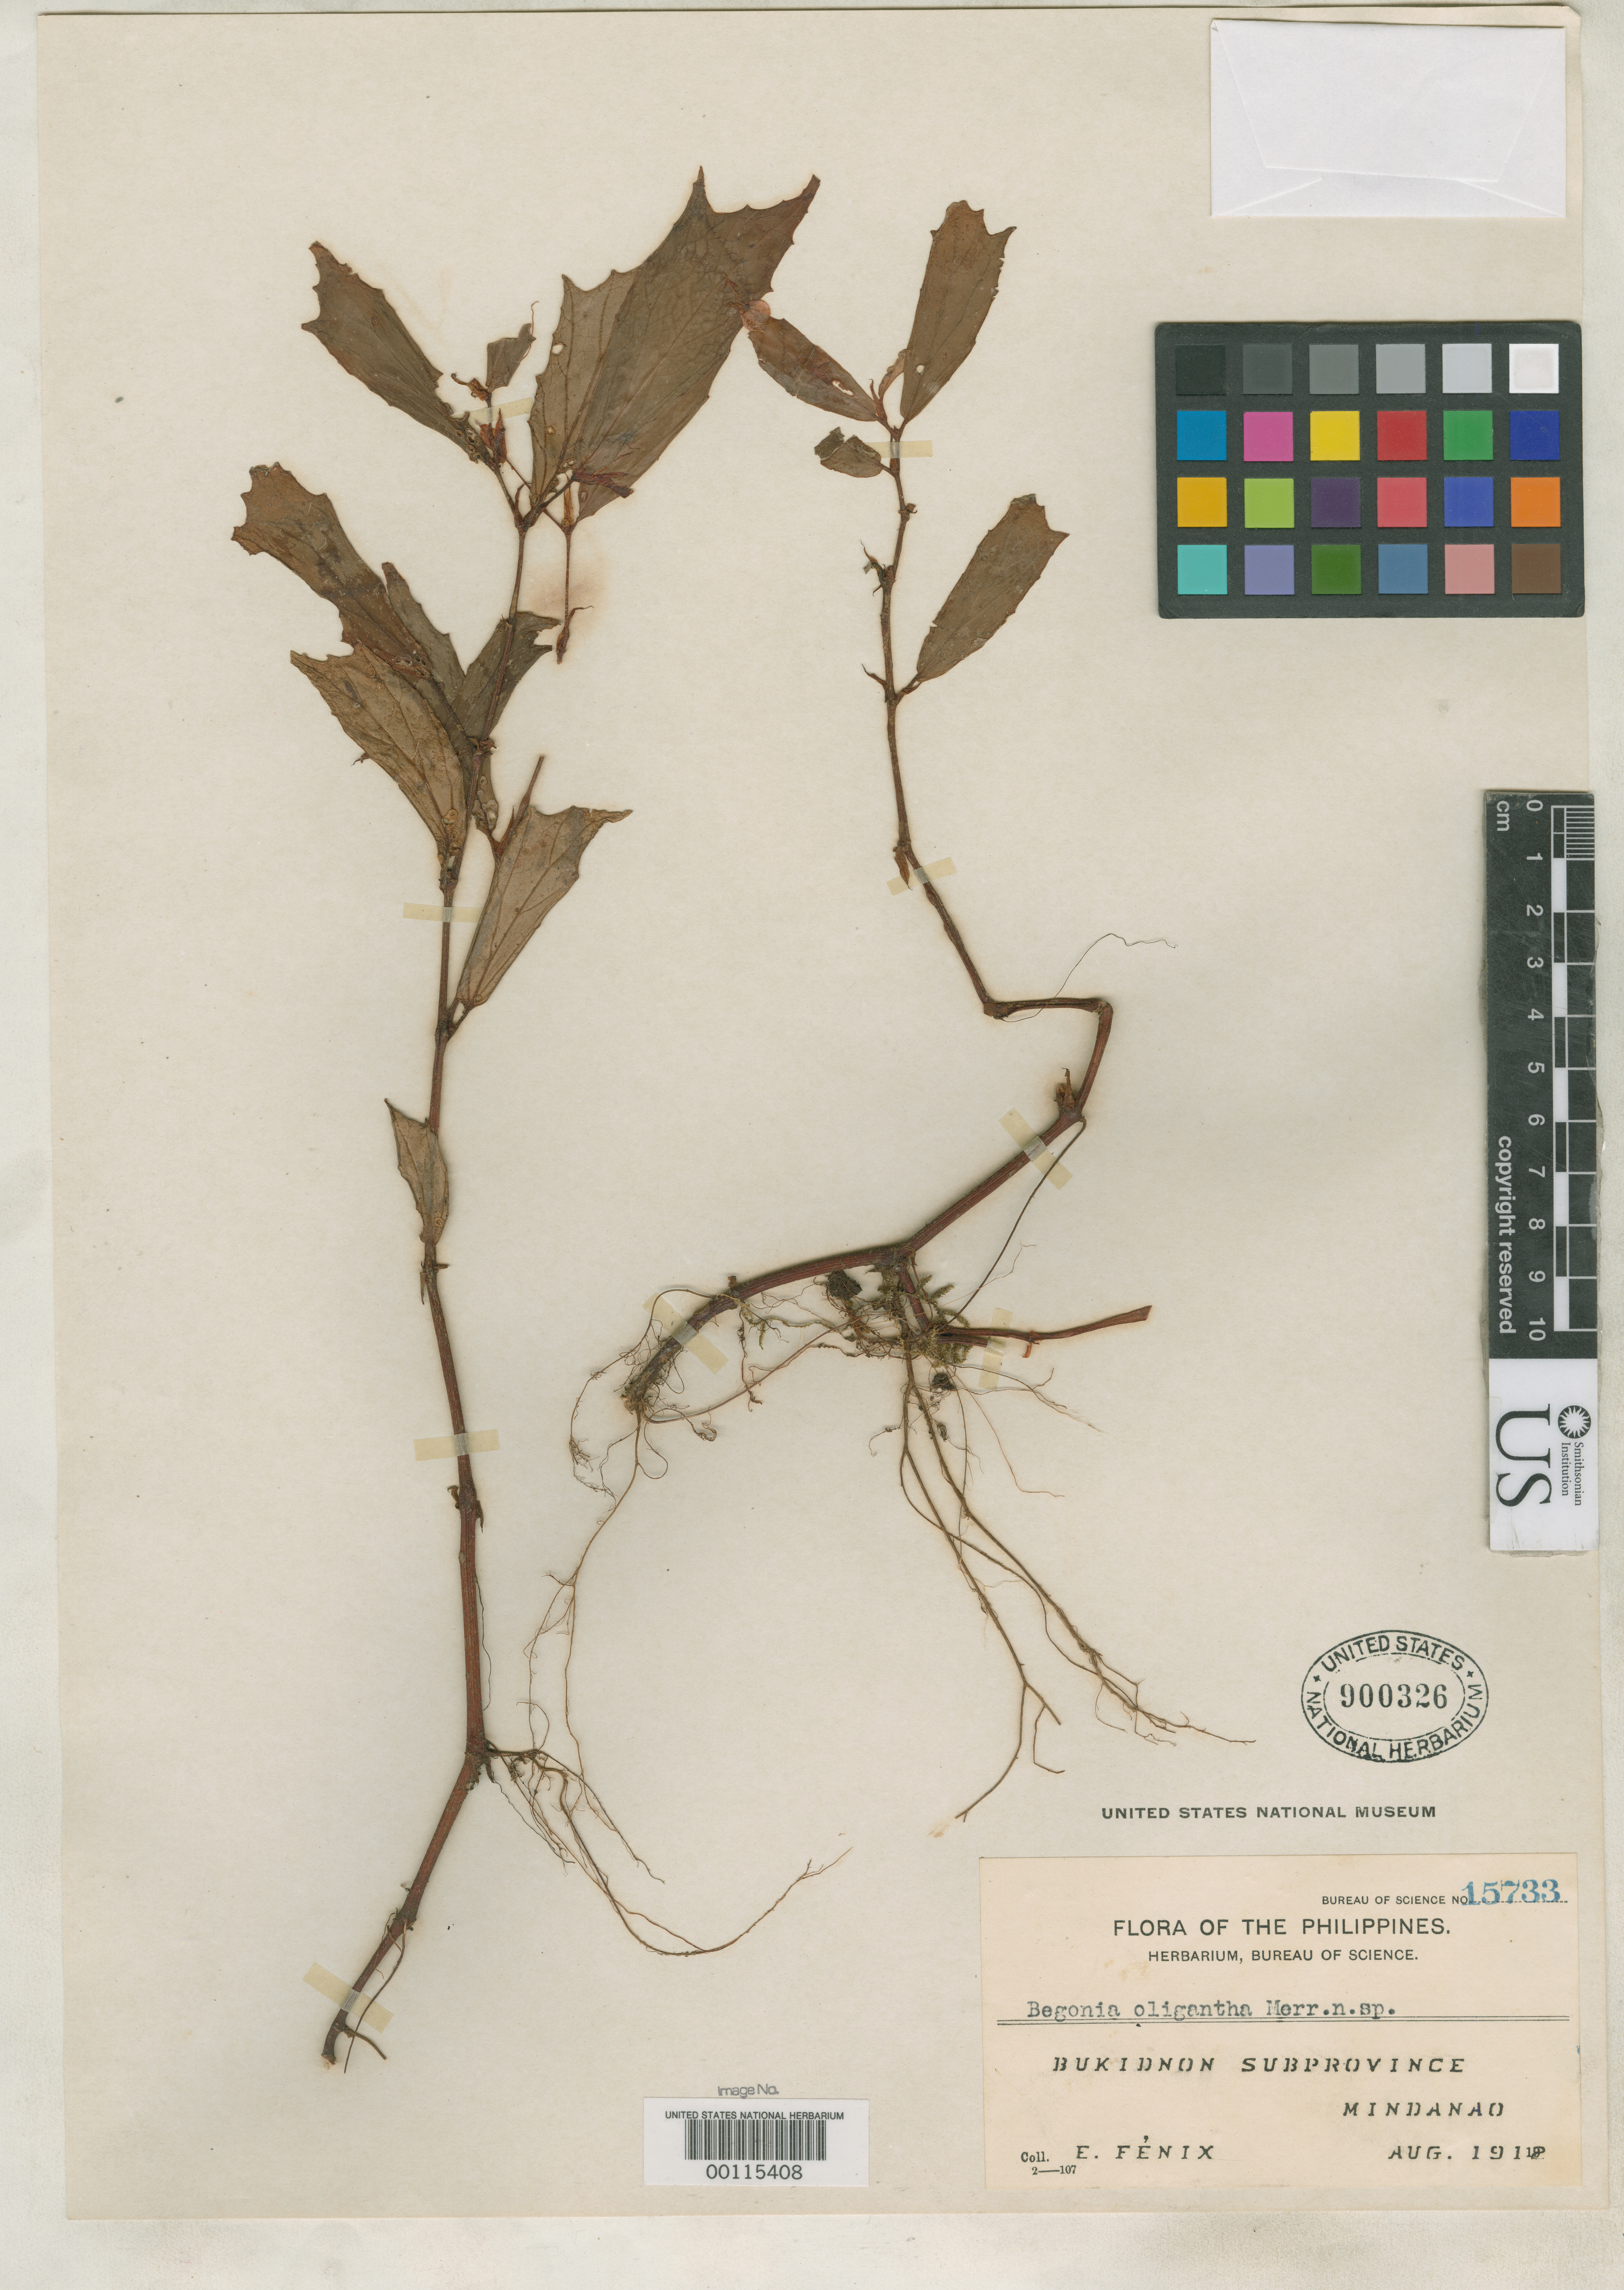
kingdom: Plantae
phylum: Tracheophyta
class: Magnoliopsida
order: Cucurbitales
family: Begoniaceae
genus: Begonia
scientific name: Begonia oligantha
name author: Merr.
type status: Isotype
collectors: E. Fénix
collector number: Bur. Sci. 15733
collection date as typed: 04 Aug 1912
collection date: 1912-08-04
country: Philippines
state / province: Northern Mindanao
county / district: Bukidnon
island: Mindanao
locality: Sumilao.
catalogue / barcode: US 900326